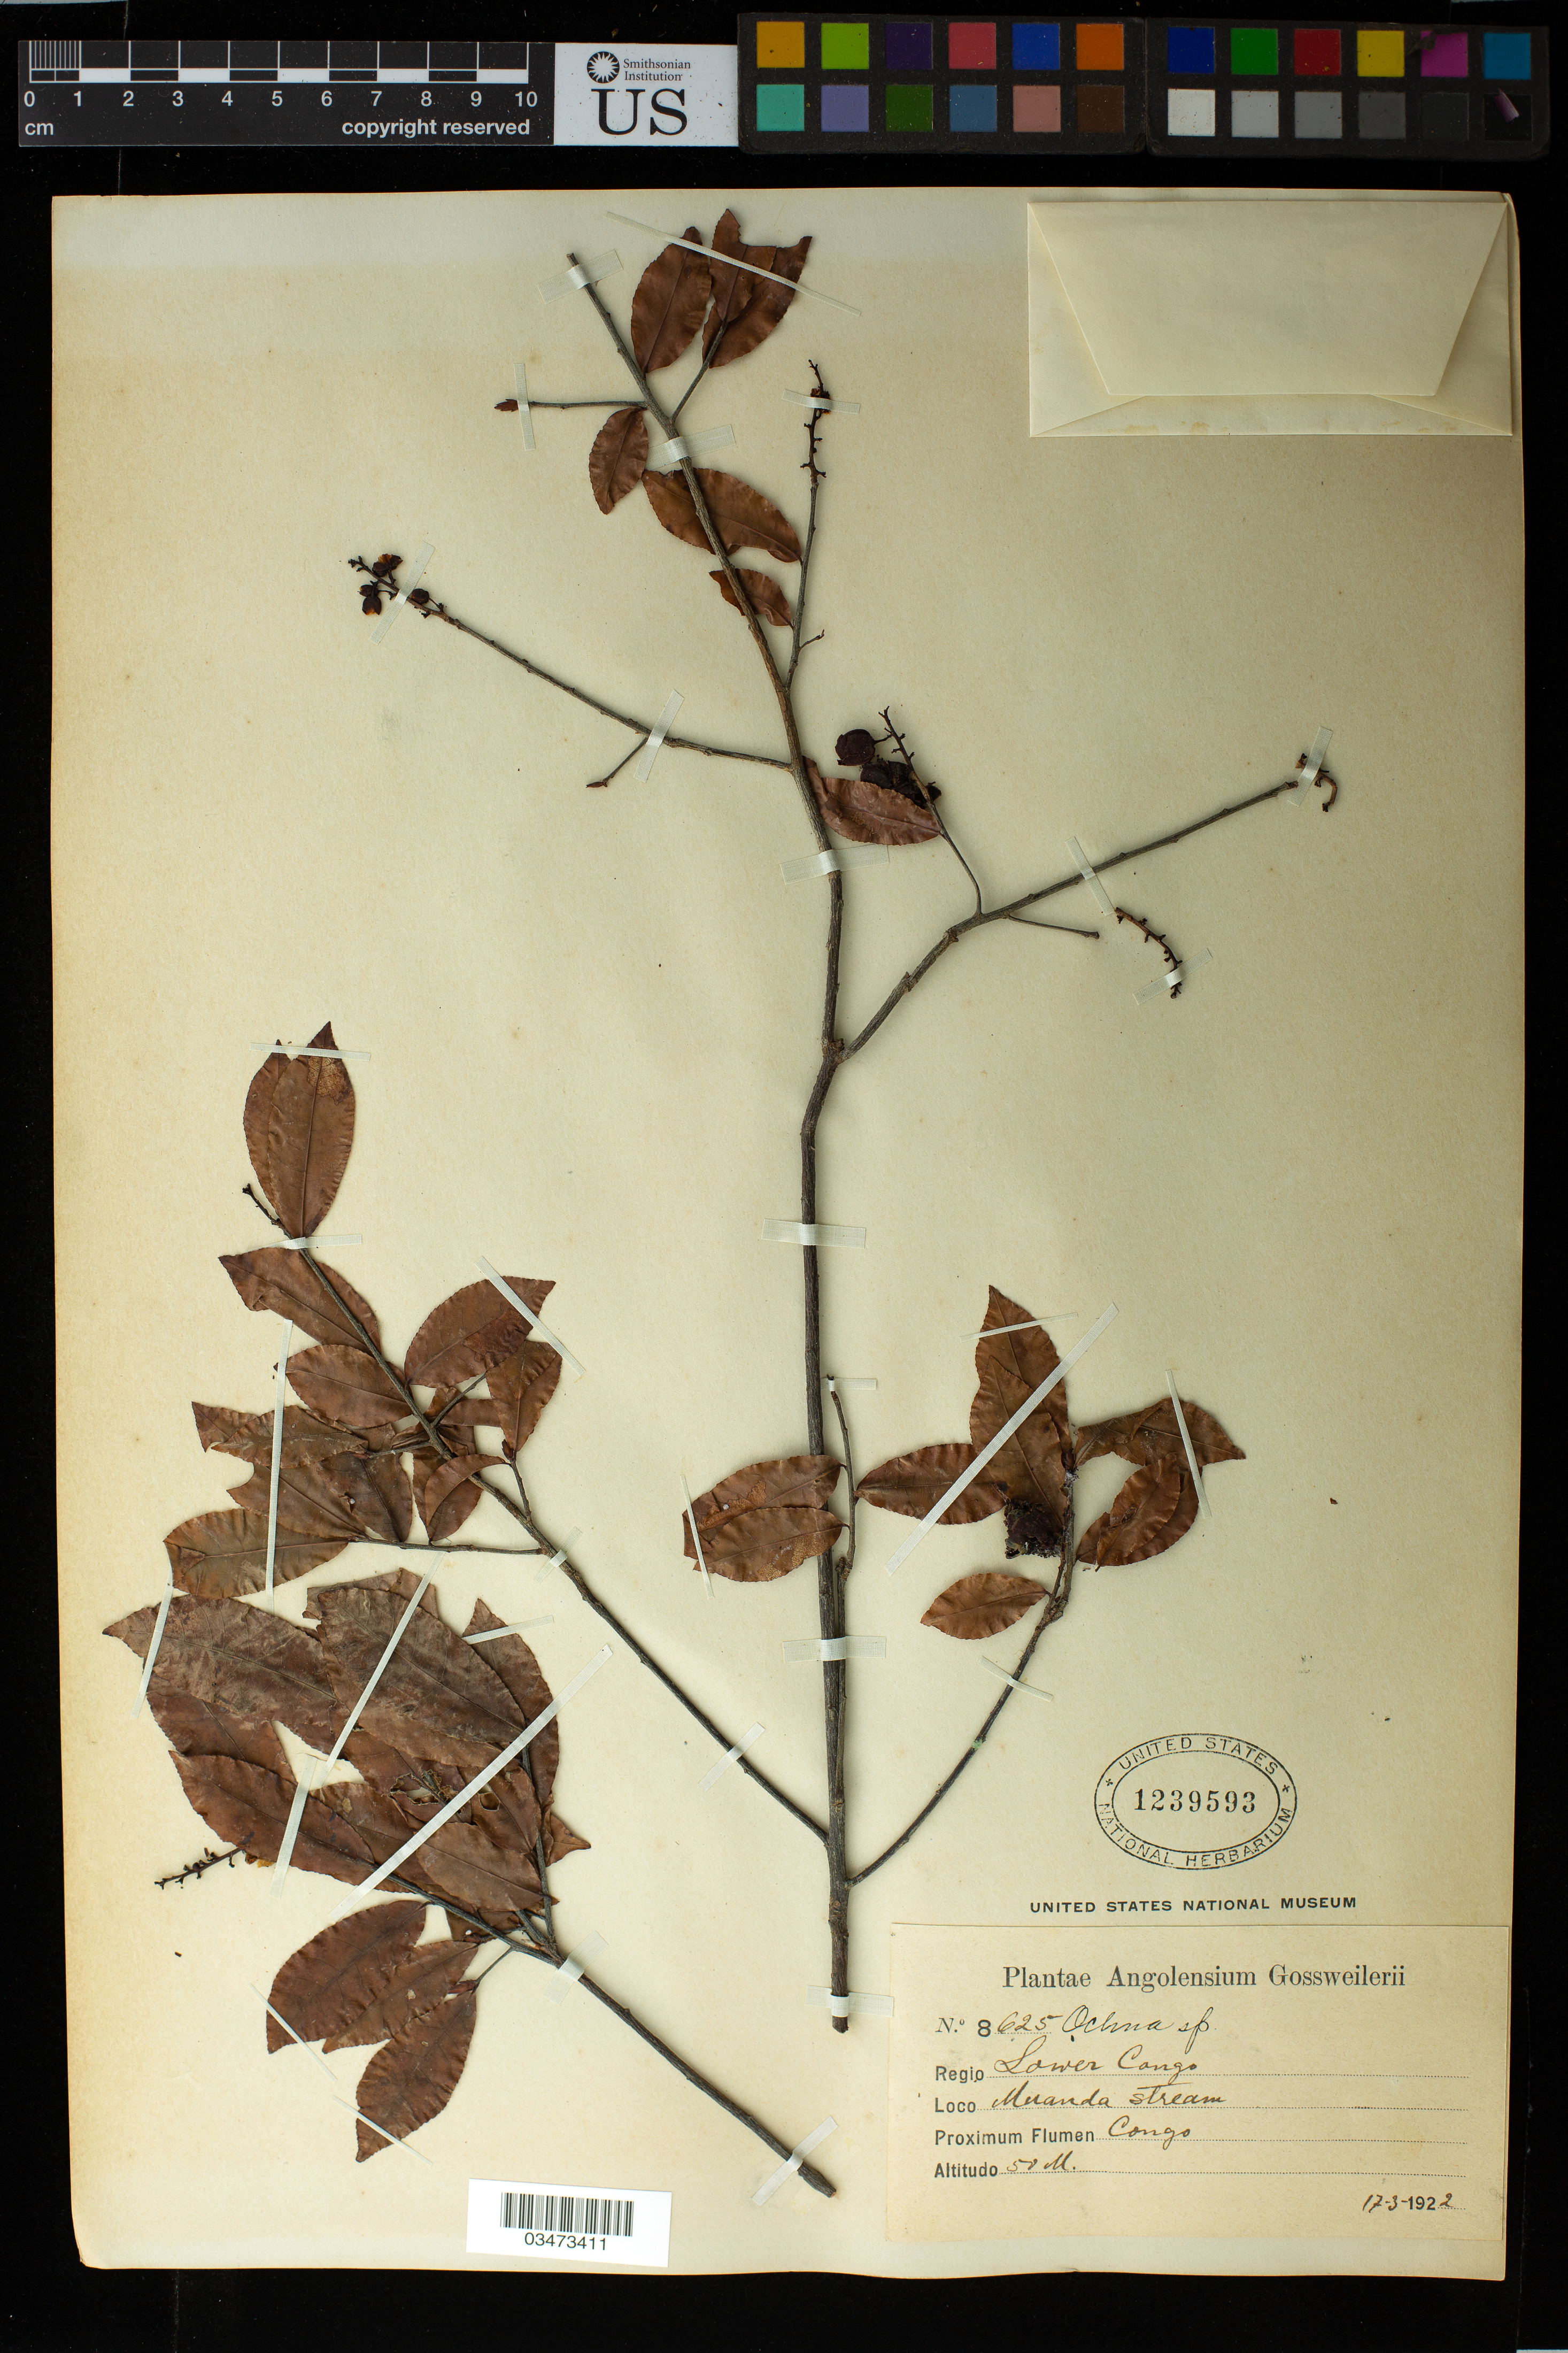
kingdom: Plantae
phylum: Tracheophyta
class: Magnoliopsida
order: Malpighiales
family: Ochnaceae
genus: Ochna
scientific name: Ochna sp.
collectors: -. Gossweiler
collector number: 8625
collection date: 1922-03-17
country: Congo, Democratic Republic of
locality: Regio Lower Congo. Muanda stream.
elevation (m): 50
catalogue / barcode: US 1239593